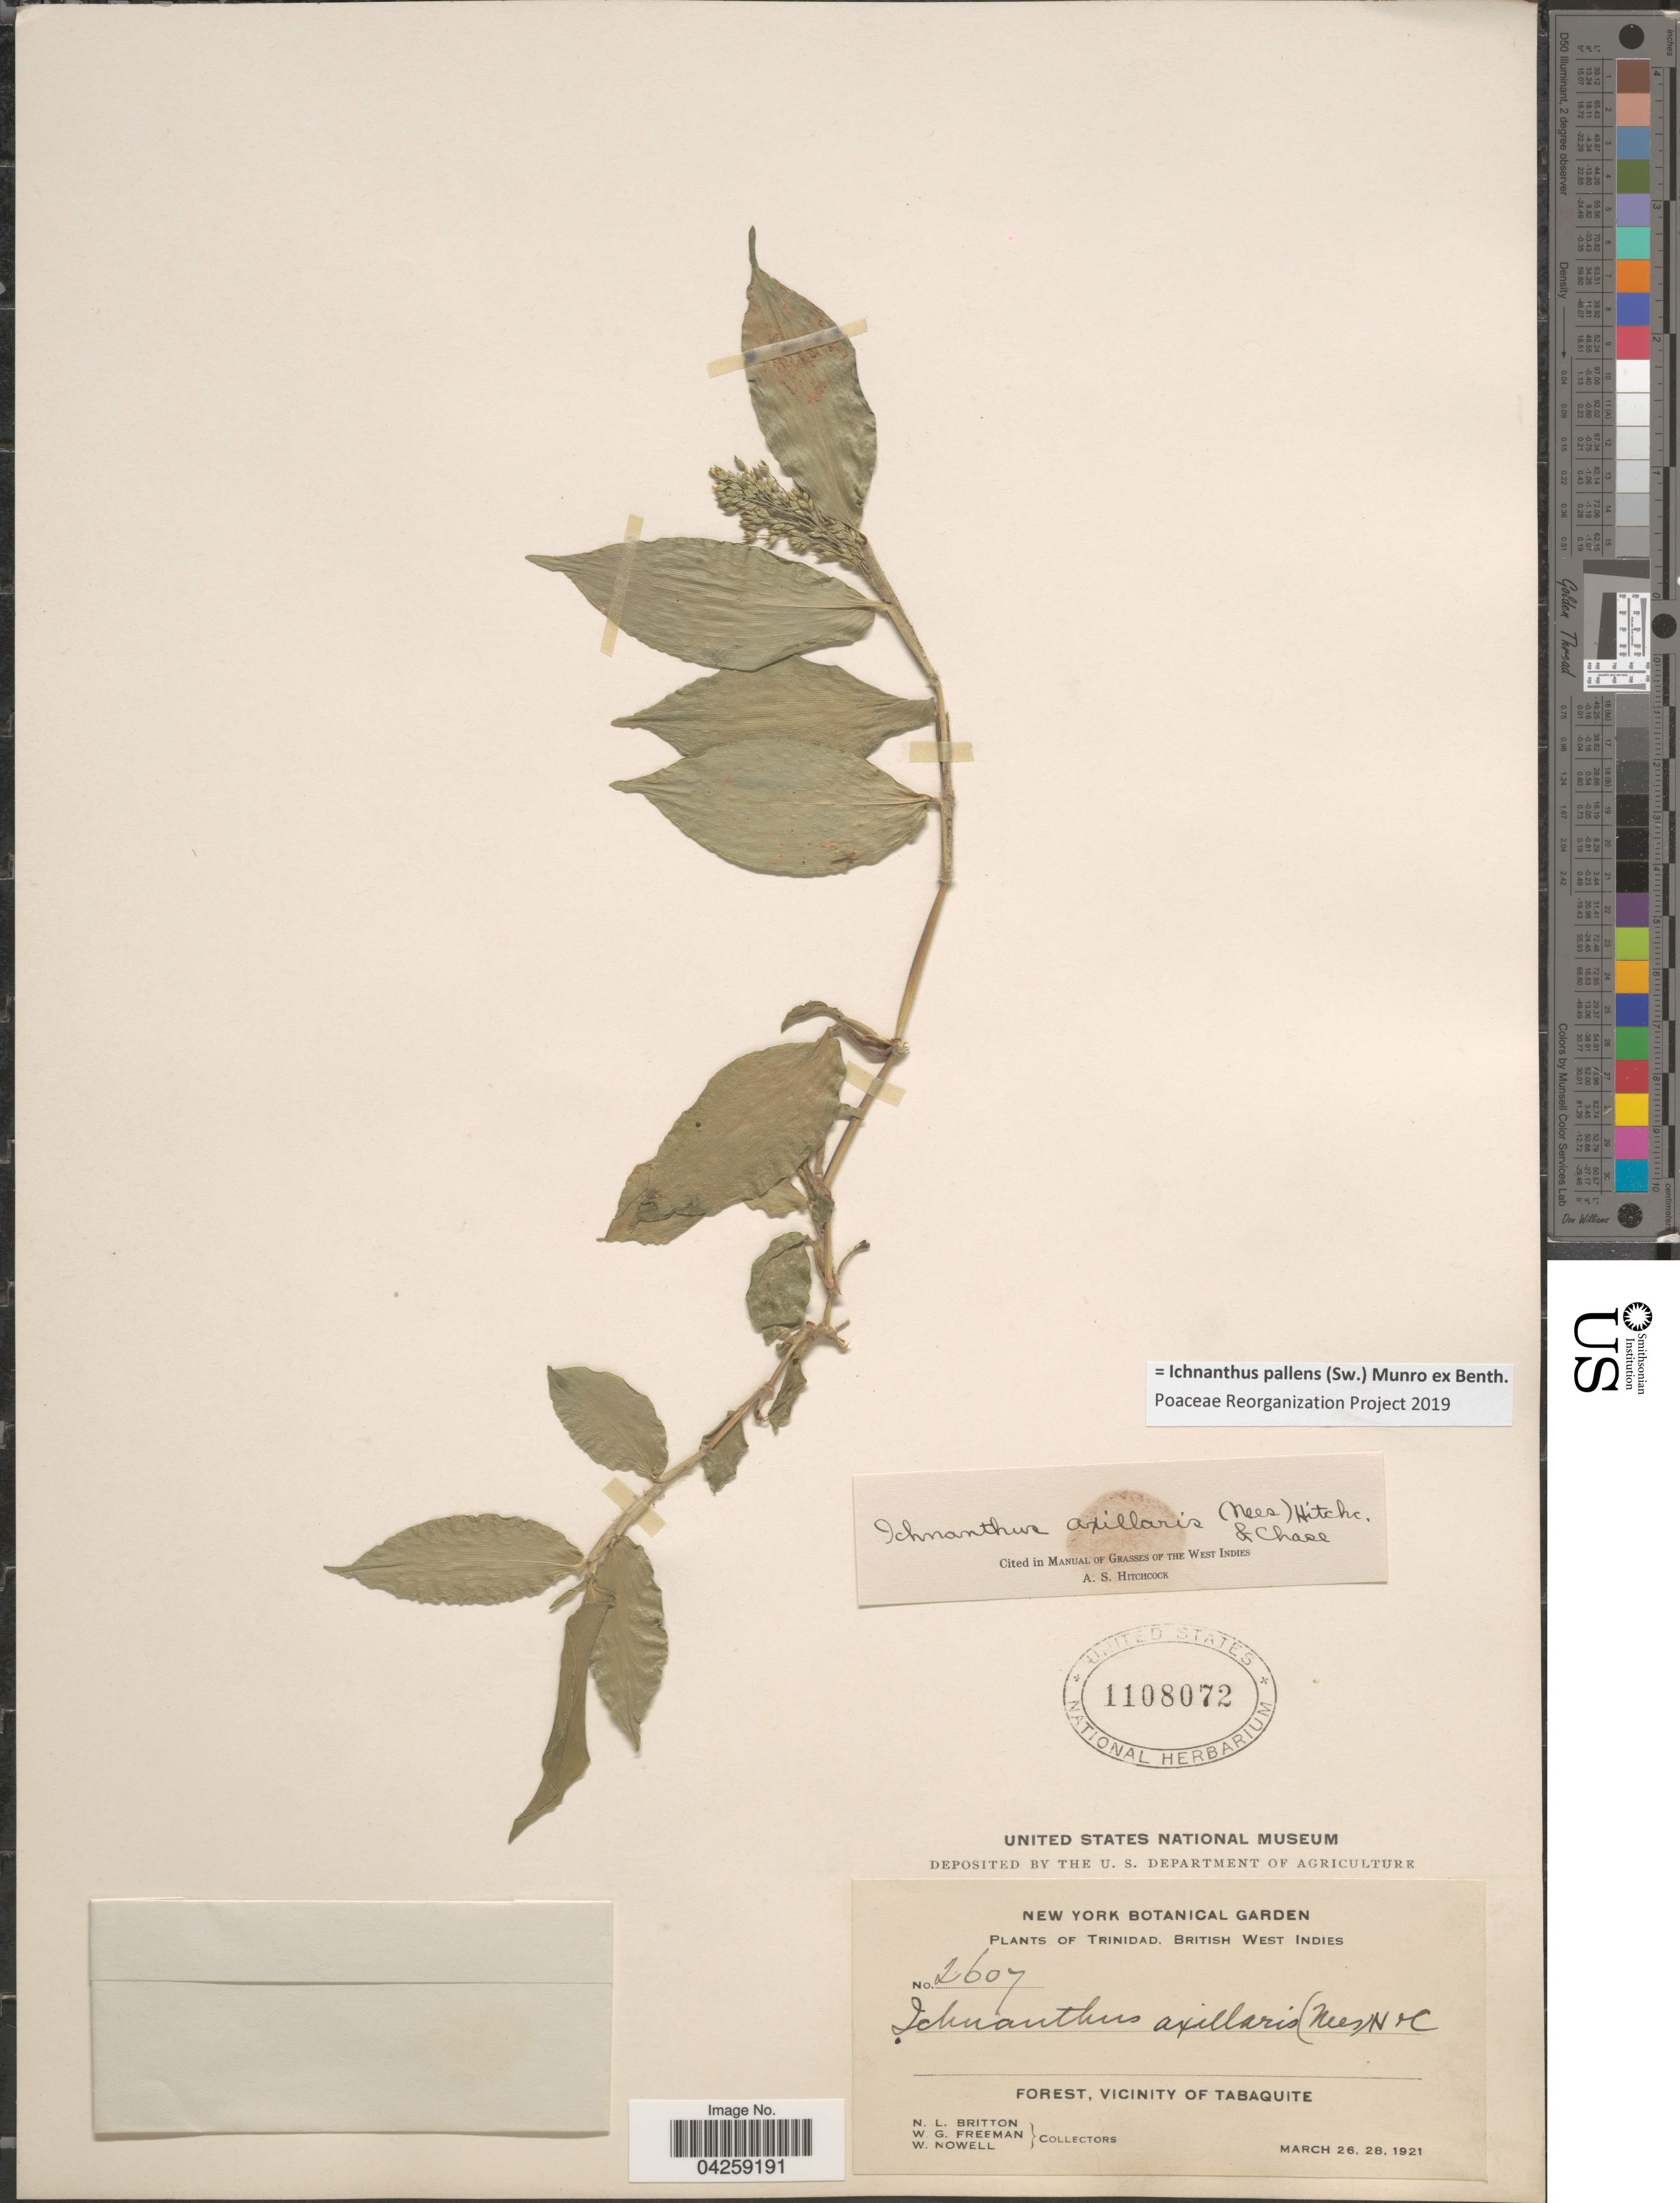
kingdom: Plantae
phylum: Tracheophyta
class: Liliopsida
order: Poales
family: Poaceae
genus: Ichnanthus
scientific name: Ichnanthus pallens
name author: (Sw.) Munro ex Benth.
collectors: Mrs. N. L. Britton, W. Freeman & W. Nowell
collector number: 2607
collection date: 1921-03-26/1921-03-28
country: Trinidad and Tobago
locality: Trinidad. British West Indies. Forest, Vicinity of Tabaquite.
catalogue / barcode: US 1108072